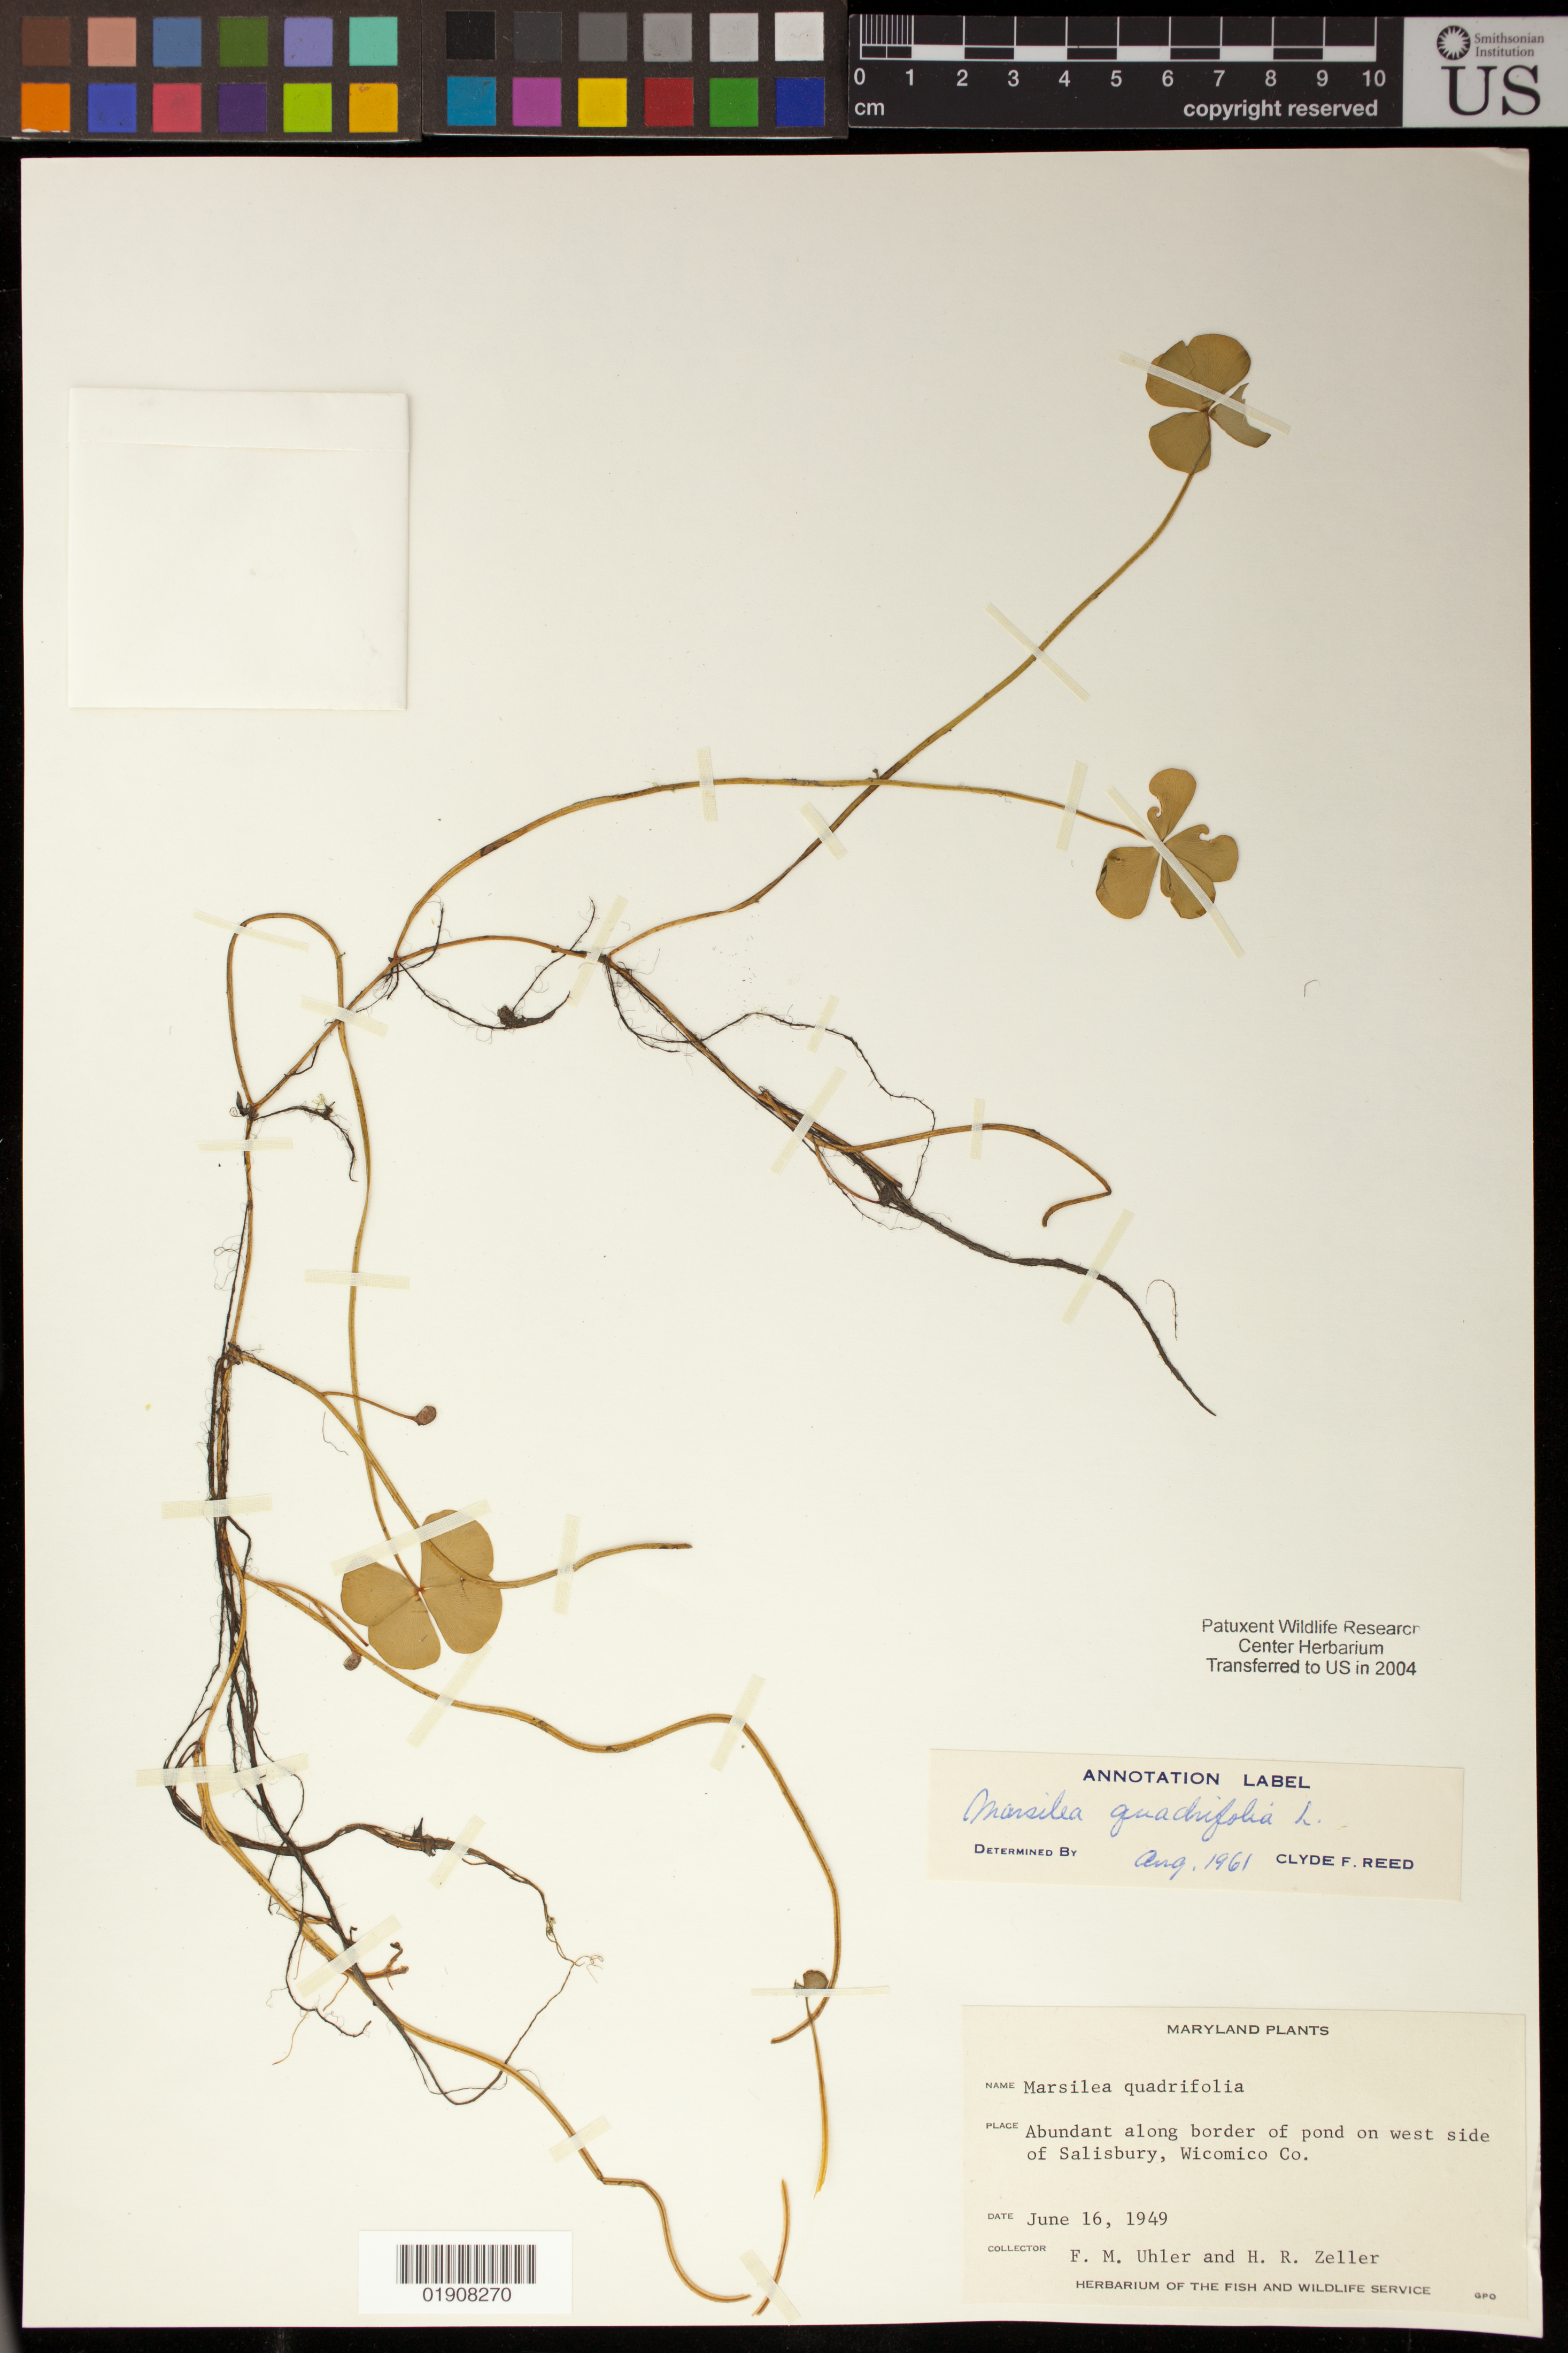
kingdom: Plantae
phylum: Tracheophyta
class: Polypodiopsida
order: Salviniales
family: Marsileaceae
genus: Marsilea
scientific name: Marsilea quadrifolia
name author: L.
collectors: F. M. Uhler & H. Zeller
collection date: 1949-06-16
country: United States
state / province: Maryland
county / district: Wicomico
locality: Abundant along border of pond on west side of Salisbury, Wicomico Co.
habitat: Along border of pond.